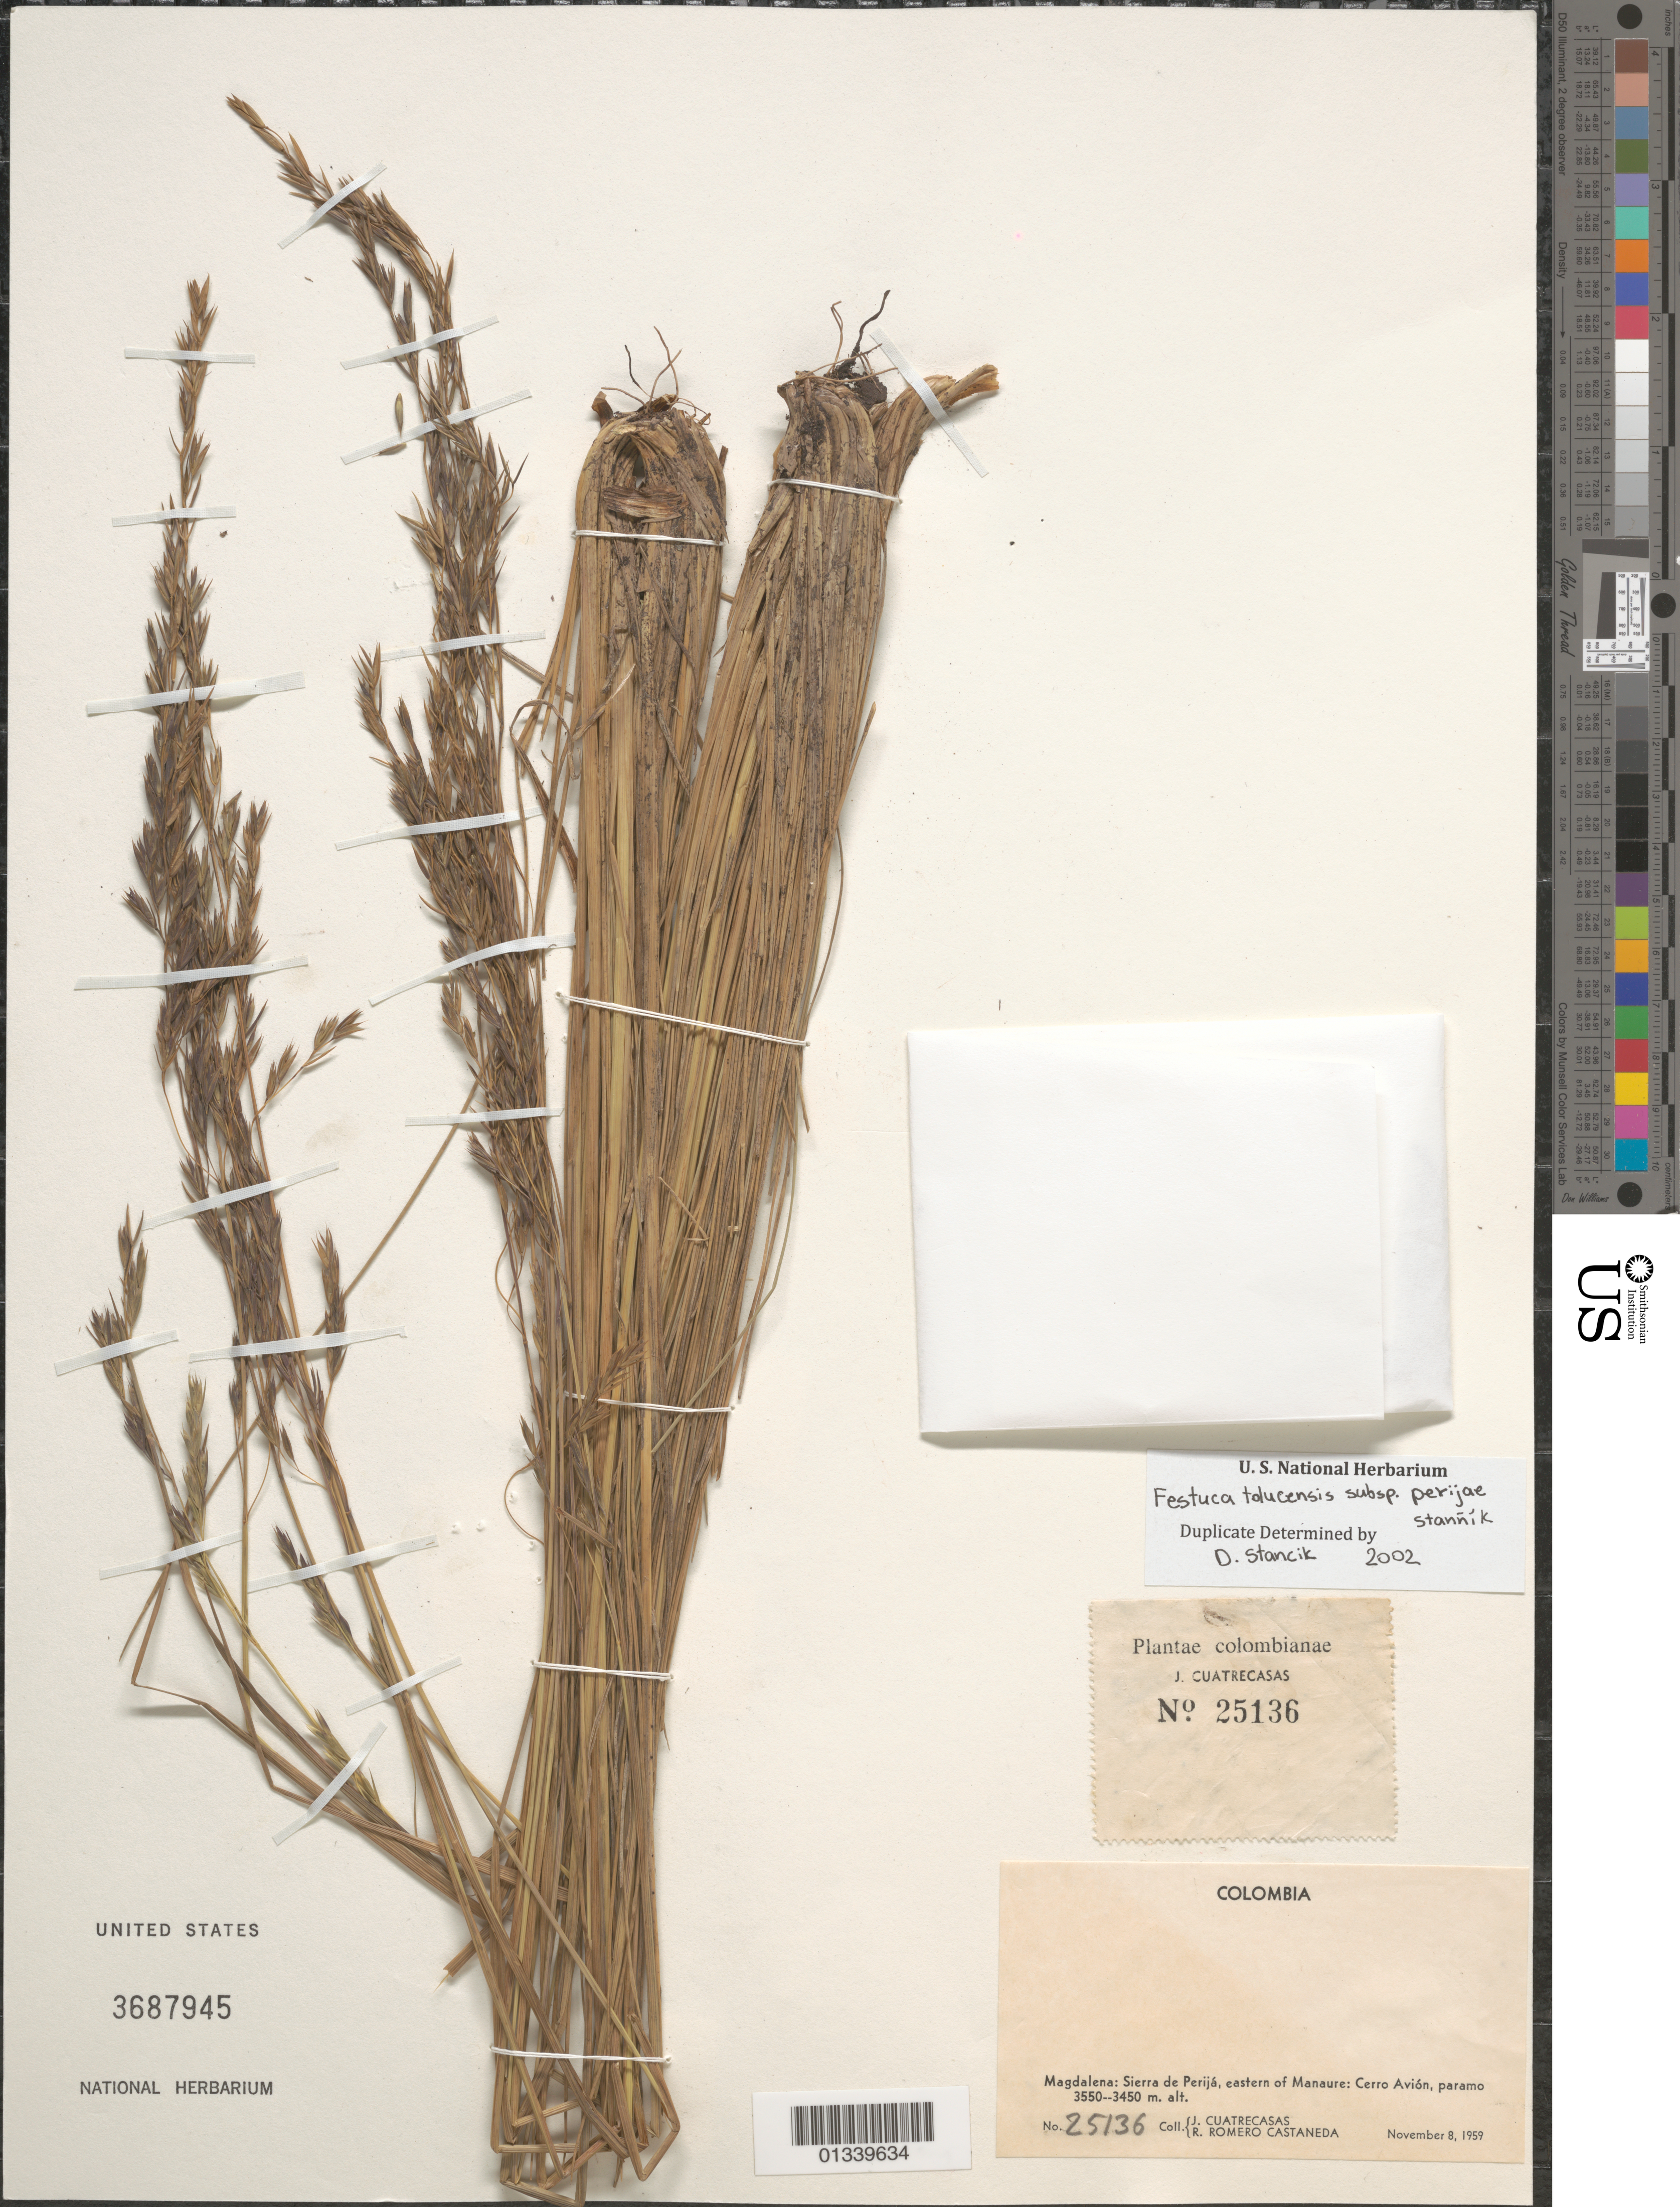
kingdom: Plantae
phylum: Tracheophyta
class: Liliopsida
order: Poales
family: Poaceae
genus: Festuca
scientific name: Festuca tolucensis subsp. perijae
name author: Stancik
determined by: Stancik, D.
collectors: J. Cuatrecasas & R. Romero Castañeda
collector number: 25136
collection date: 1959-11-08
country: Colombia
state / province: Magdalena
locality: Sierra de Perija, eastern of Manaure: Cerro Avion.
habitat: Paramo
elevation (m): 3450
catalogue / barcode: US 3687945